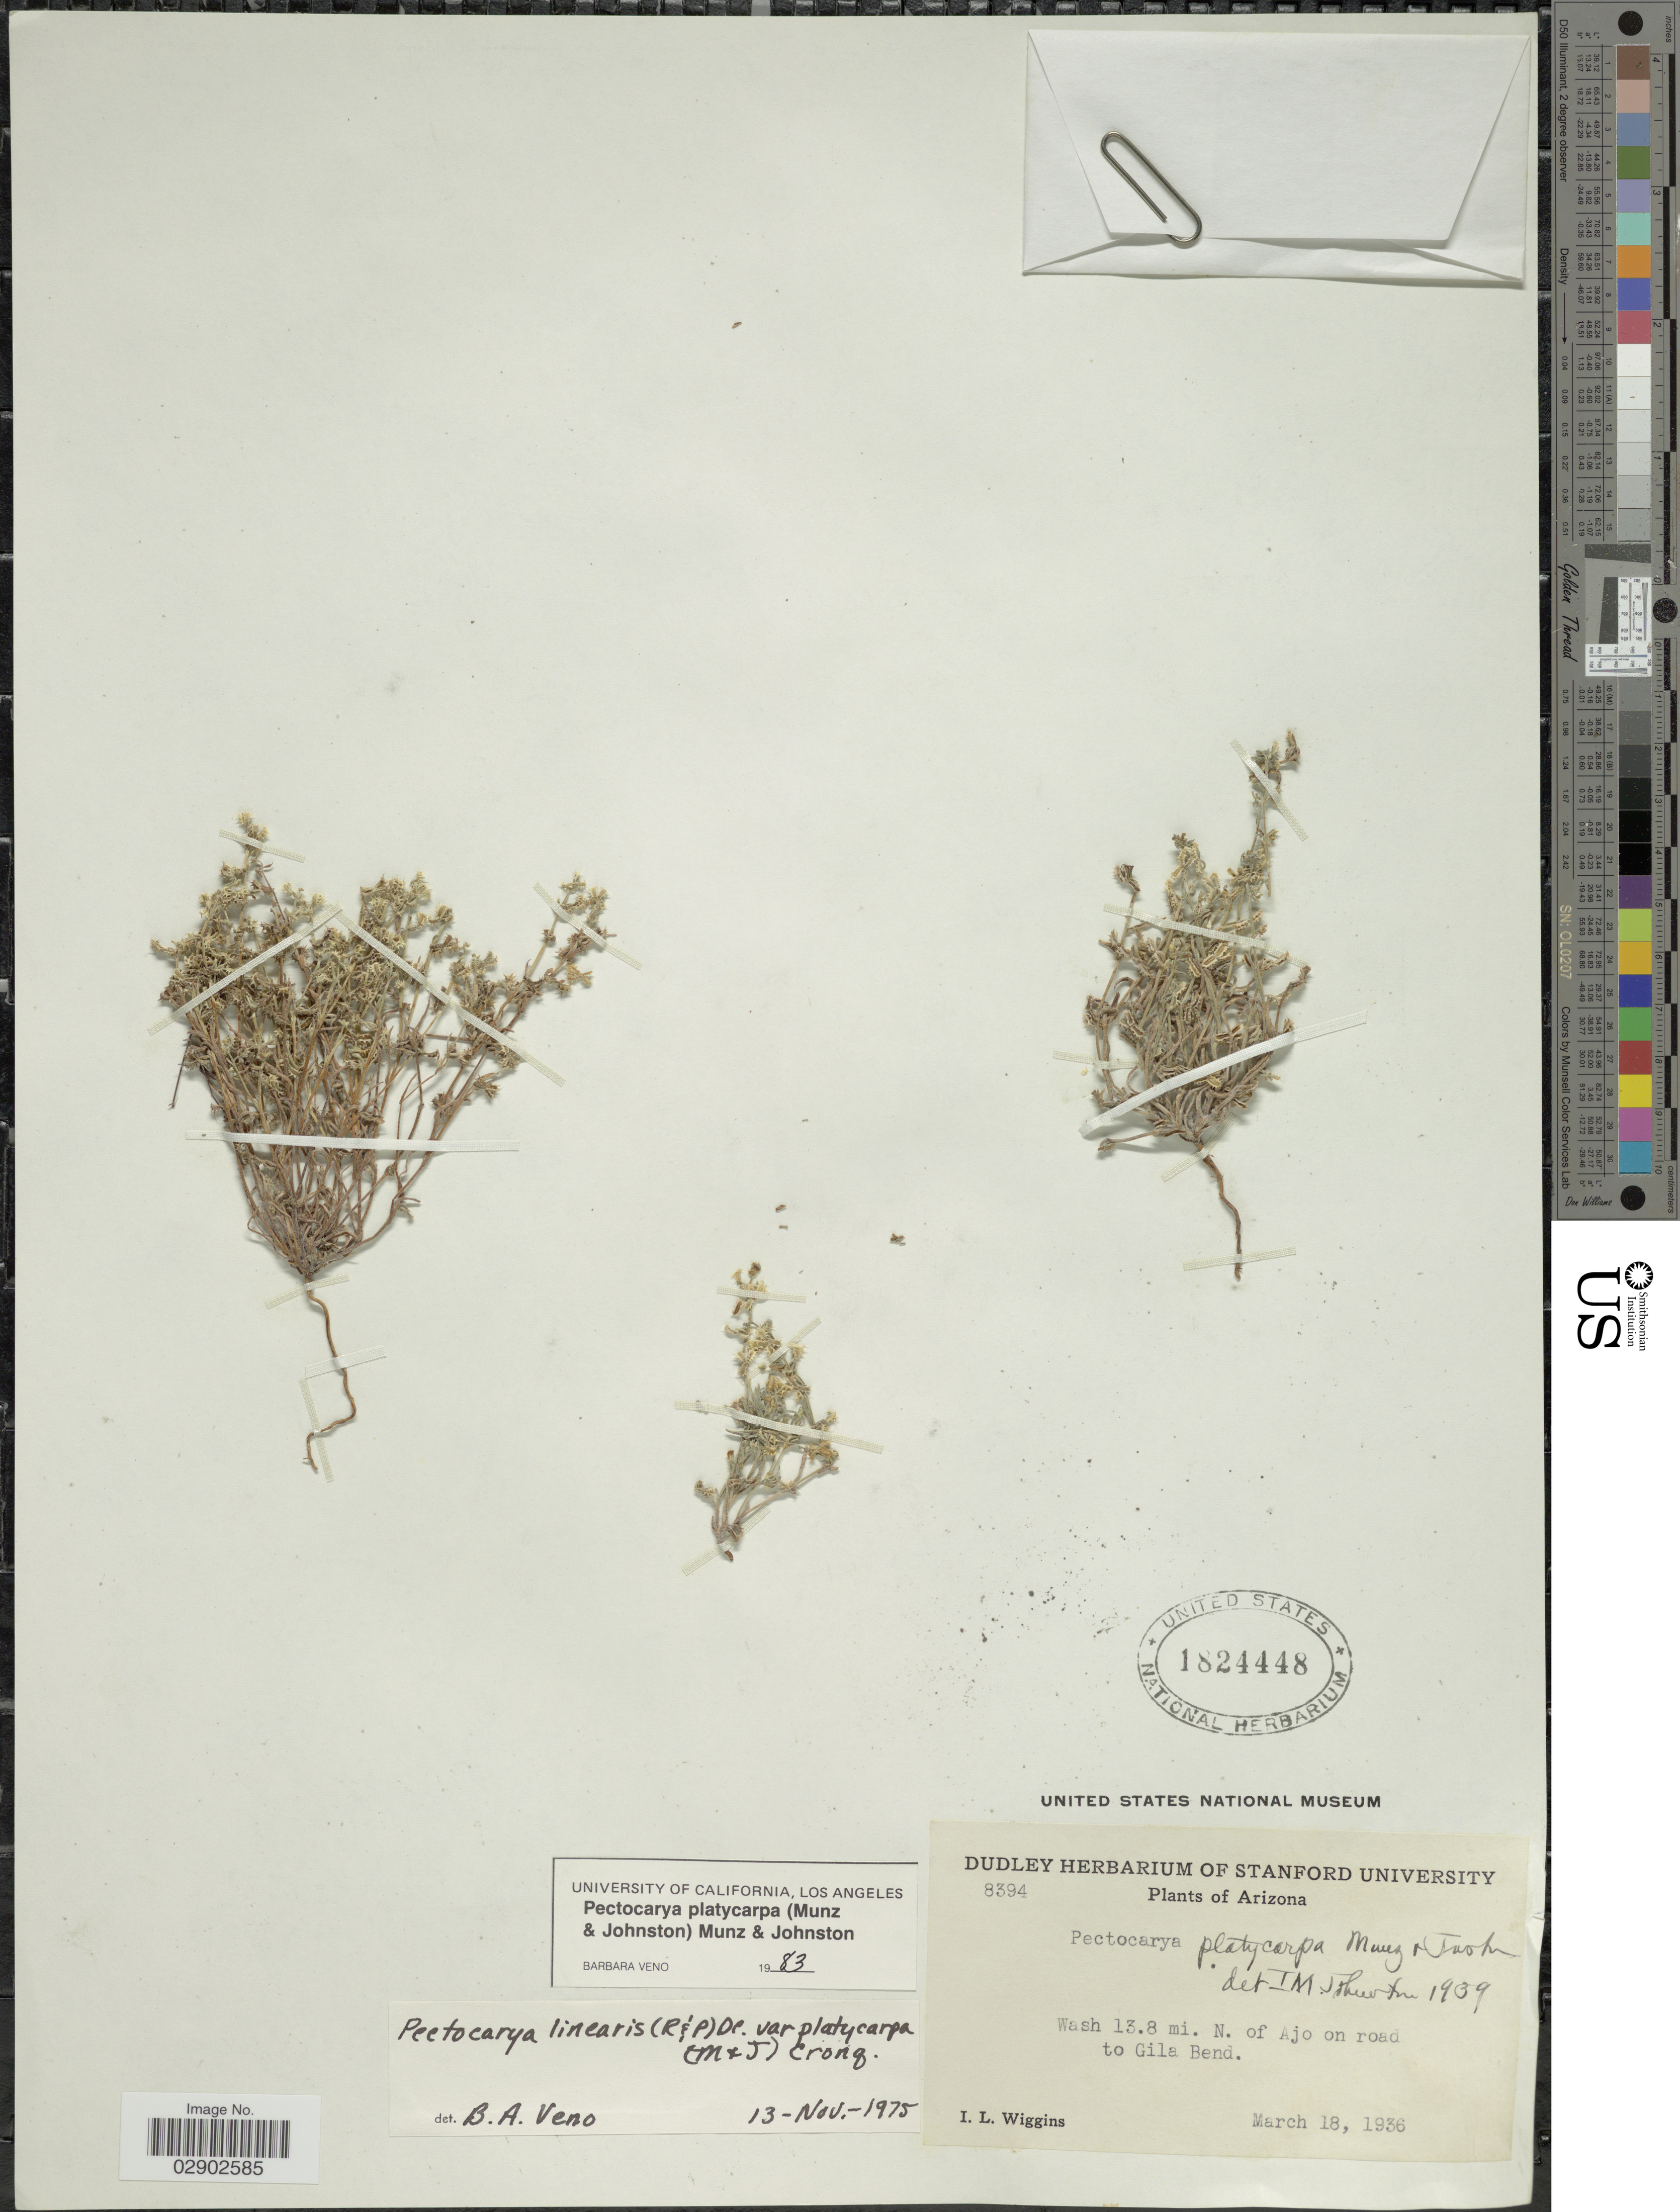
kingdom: Plantae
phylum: Tracheophyta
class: Magnoliopsida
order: Boraginales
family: Boraginaceae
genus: Pectocarya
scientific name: Pectocarya linearis var. platycarpa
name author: (Munz & I.M. Johnst.) Cronq.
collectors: I. L. Wiggins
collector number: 8394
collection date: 1936-03-18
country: United States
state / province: Arizona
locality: Wash 13.8 mi. N. of Ajo on road to Gila Bend.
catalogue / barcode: US 1824448